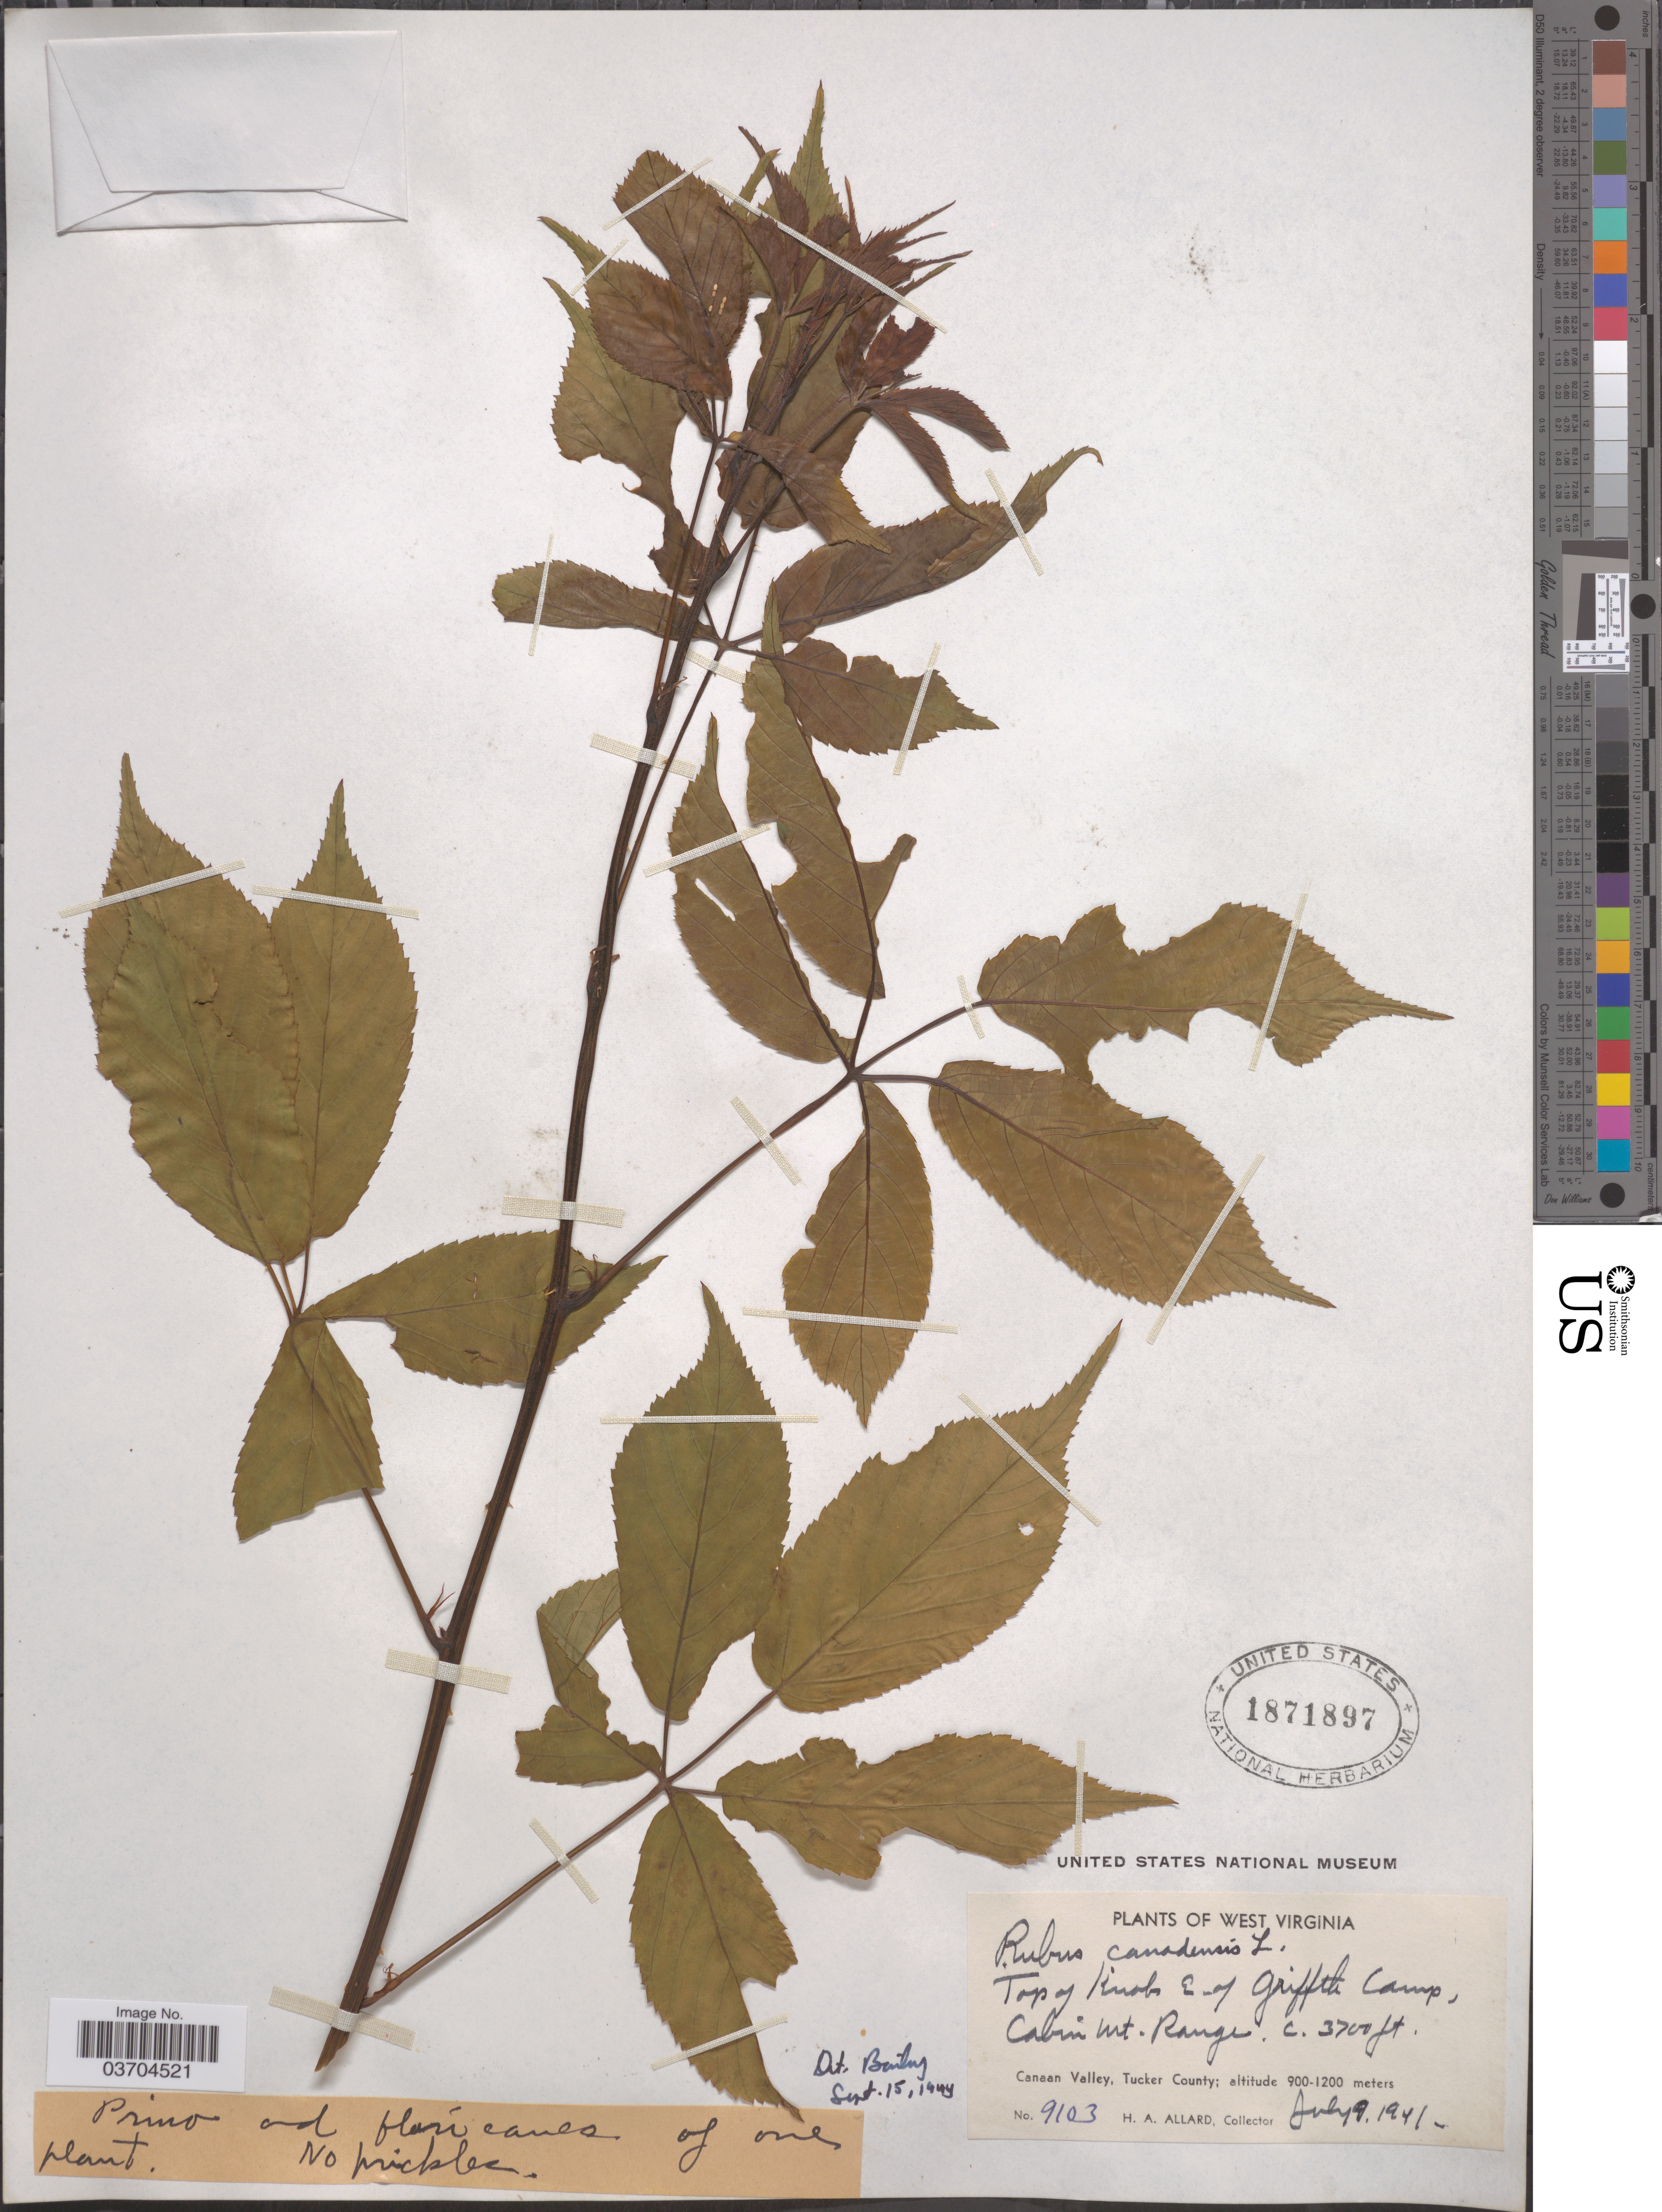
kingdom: Plantae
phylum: Tracheophyta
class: Magnoliopsida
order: Rosales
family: Rosaceae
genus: Rubus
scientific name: Rubus canadensis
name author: L.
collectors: H. A. Allard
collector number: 9103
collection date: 1941-07-09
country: United States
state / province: West Virginia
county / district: Tucker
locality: Top of Knob E. of Griffth Camp, Cabin Mt. Range. Canaan Valley, Tucke County.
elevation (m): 1128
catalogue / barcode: US 1871897